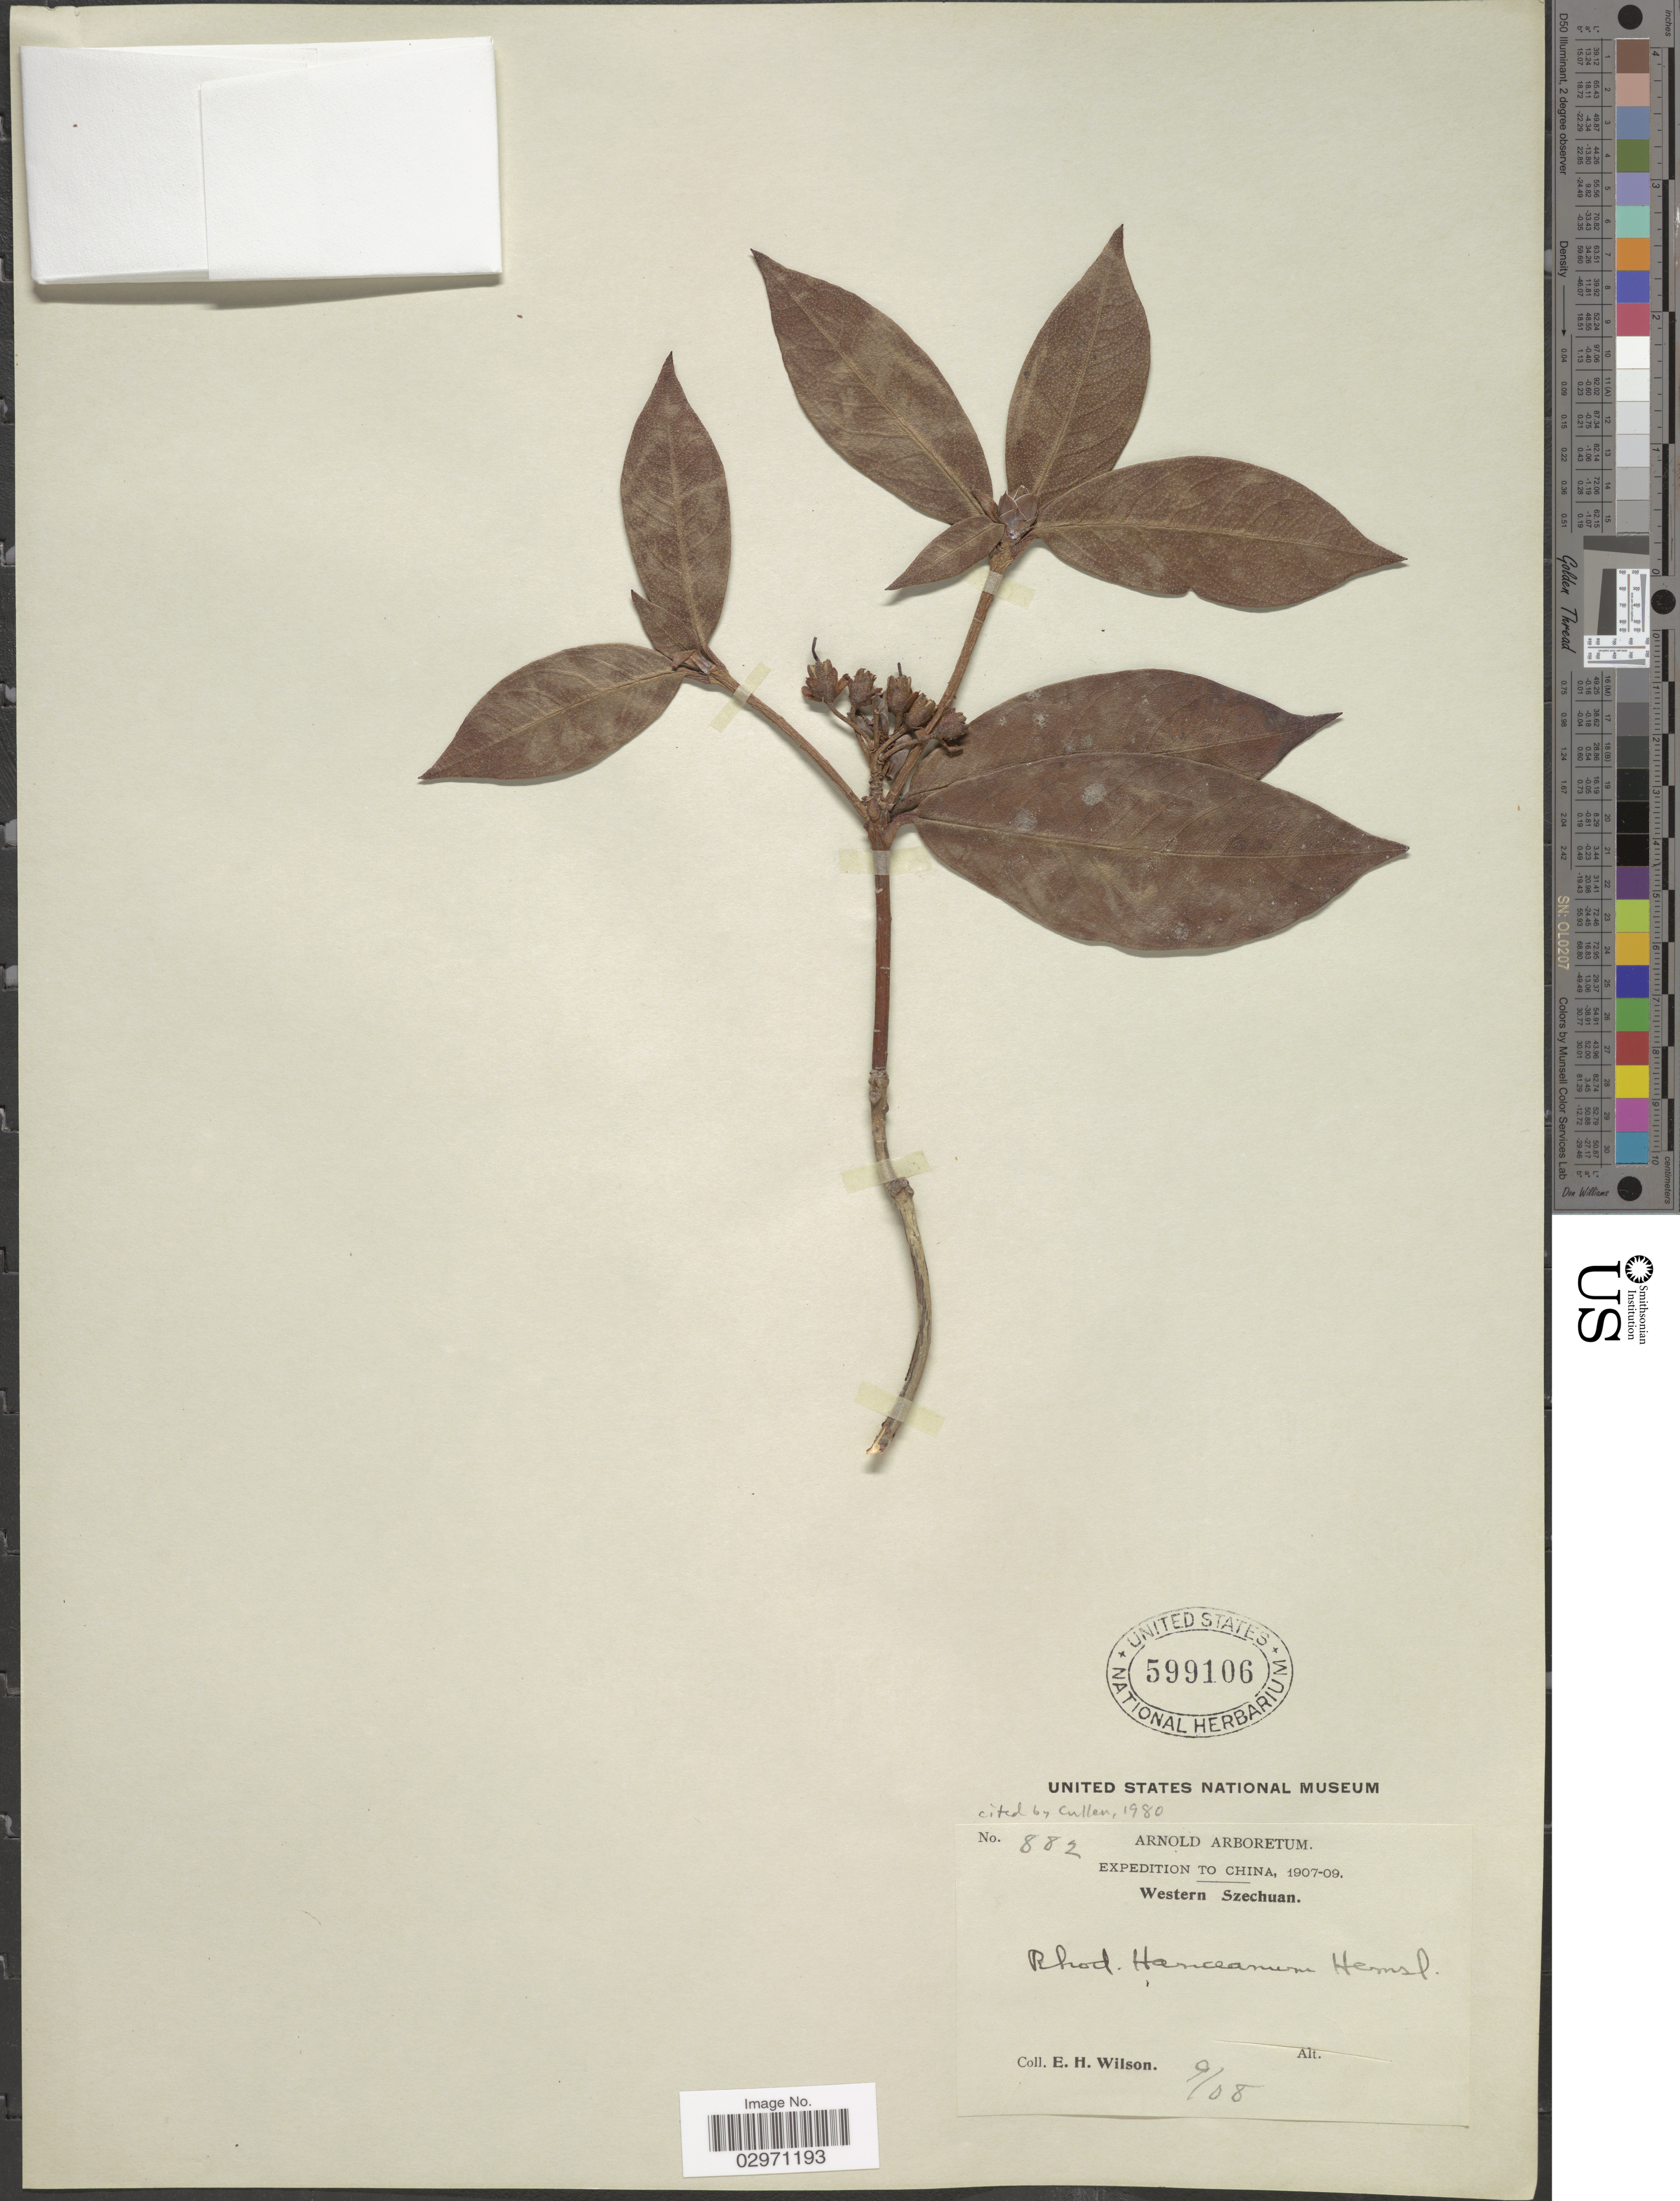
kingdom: Plantae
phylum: Tracheophyta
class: Magnoliopsida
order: Ericales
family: Ericaceae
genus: Rhododendron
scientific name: Rhododendron hanceanum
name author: Hemsl.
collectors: E. Wilson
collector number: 882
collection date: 1908-09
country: China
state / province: Sichuan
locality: Western Szechuan.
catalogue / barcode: US 599106